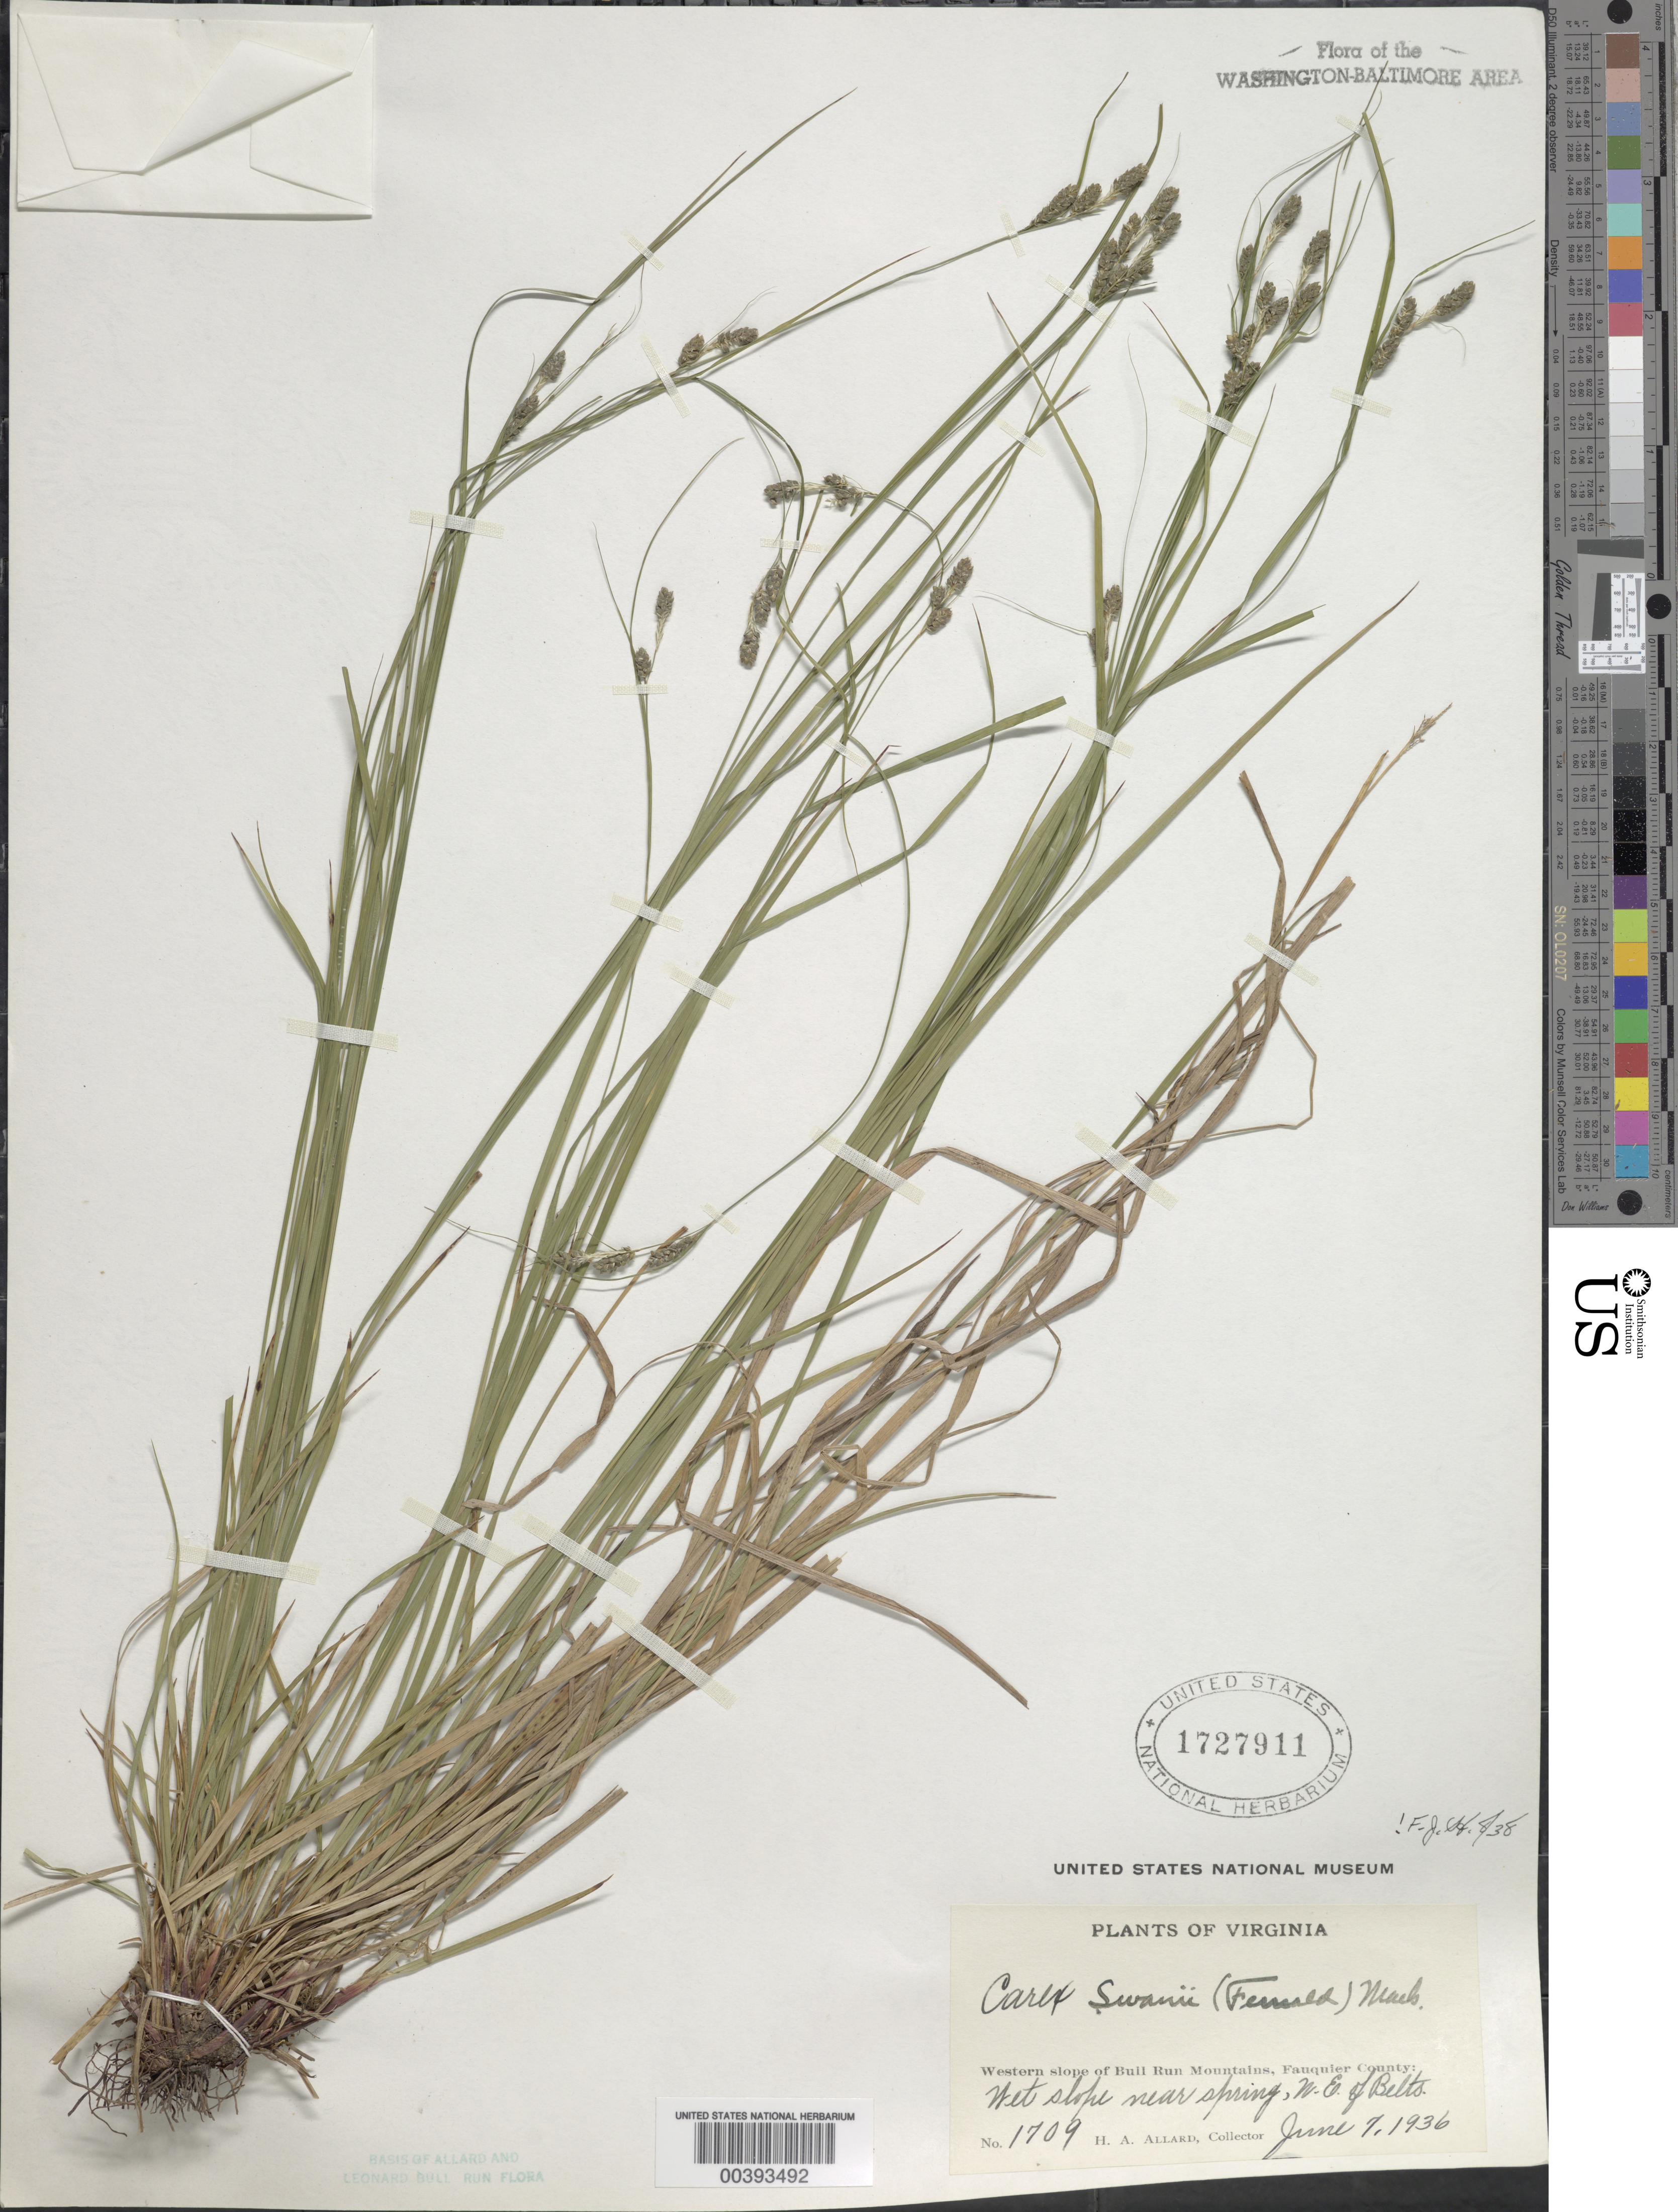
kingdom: Plantae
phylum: Tracheophyta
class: Liliopsida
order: Poales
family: Cyperaceae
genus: Carex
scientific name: Carex swanii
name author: (Fernald) Mack.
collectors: H. A. Allard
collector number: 1709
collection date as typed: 07 Jun 1936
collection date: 1936-06-07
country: United States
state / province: Virginia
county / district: Fauquier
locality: northeast of Belts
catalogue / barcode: US 1727911